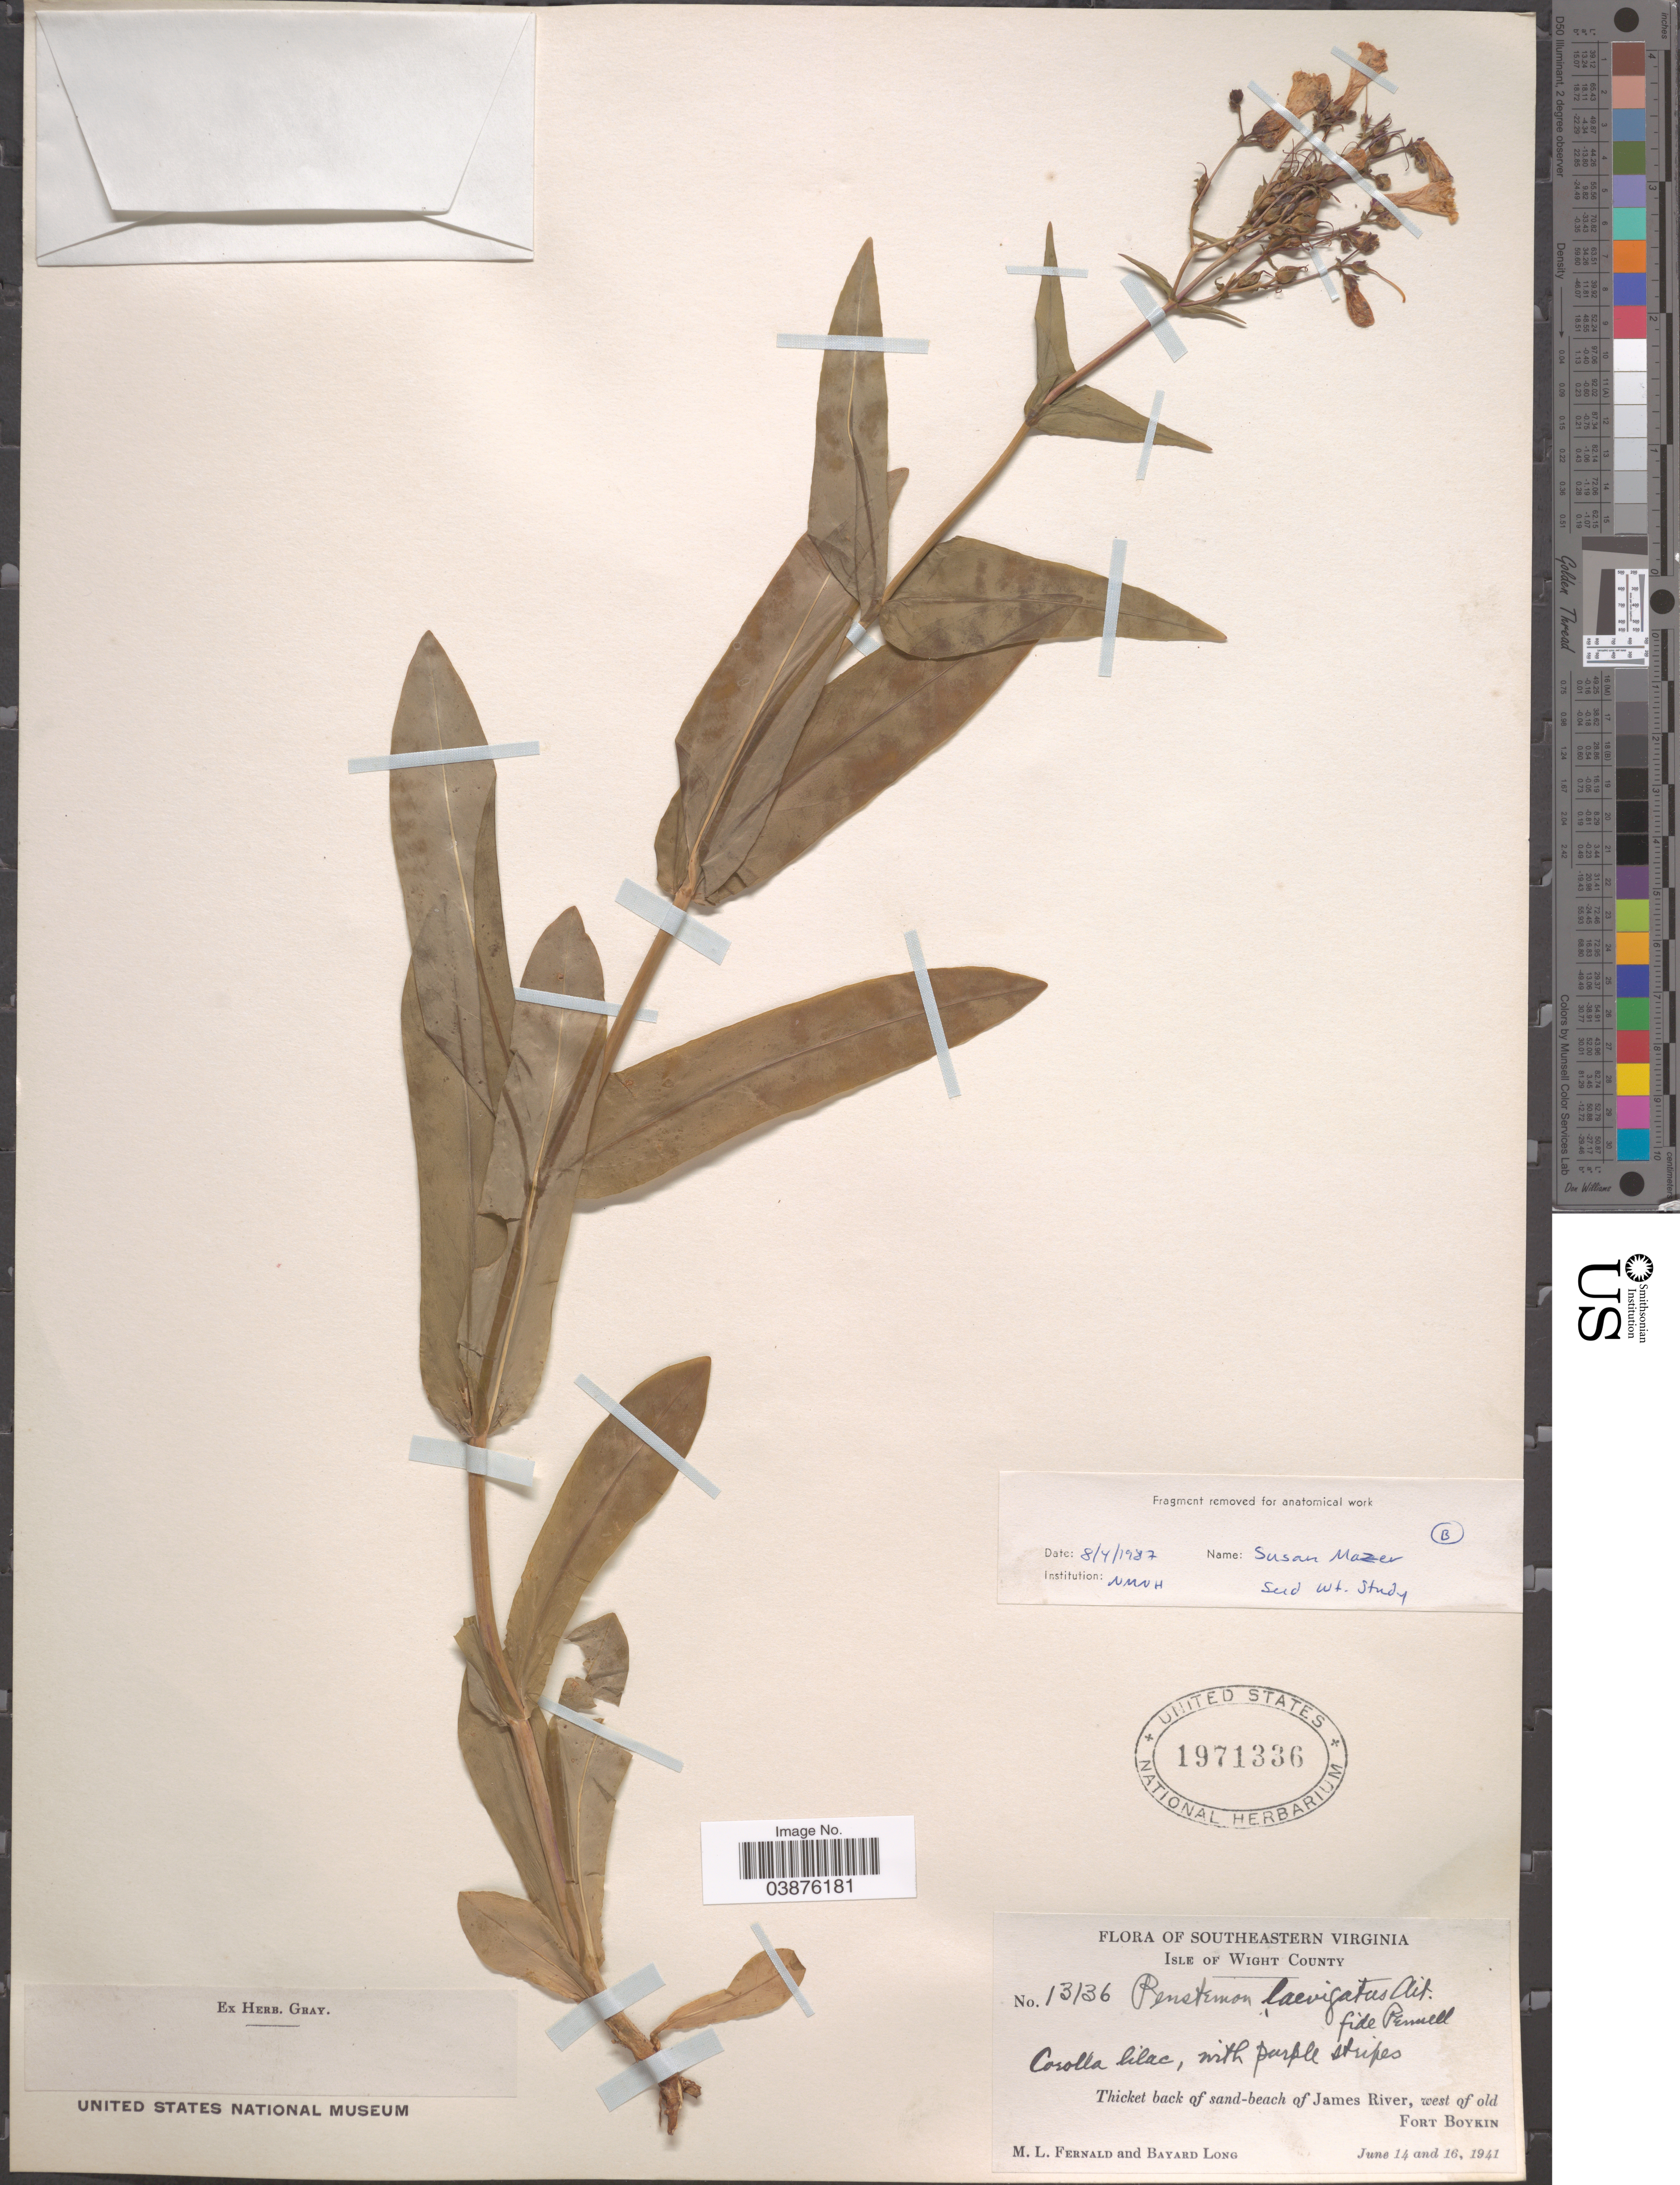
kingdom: Plantae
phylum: Tracheophyta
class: Magnoliopsida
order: Lamiales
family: Plantaginaceae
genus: Penstemon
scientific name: Penstemon laevigatus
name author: Aiton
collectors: M. L. Fernald & B. Long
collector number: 13136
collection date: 1941-06-14/1941-06-16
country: United States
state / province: Virginia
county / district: Isle of Wight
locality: Southeastern Virginia. Isle of Wight County. Thicket back of sand-beach of James River, west of old Fort Boykin.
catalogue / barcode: US 1971336